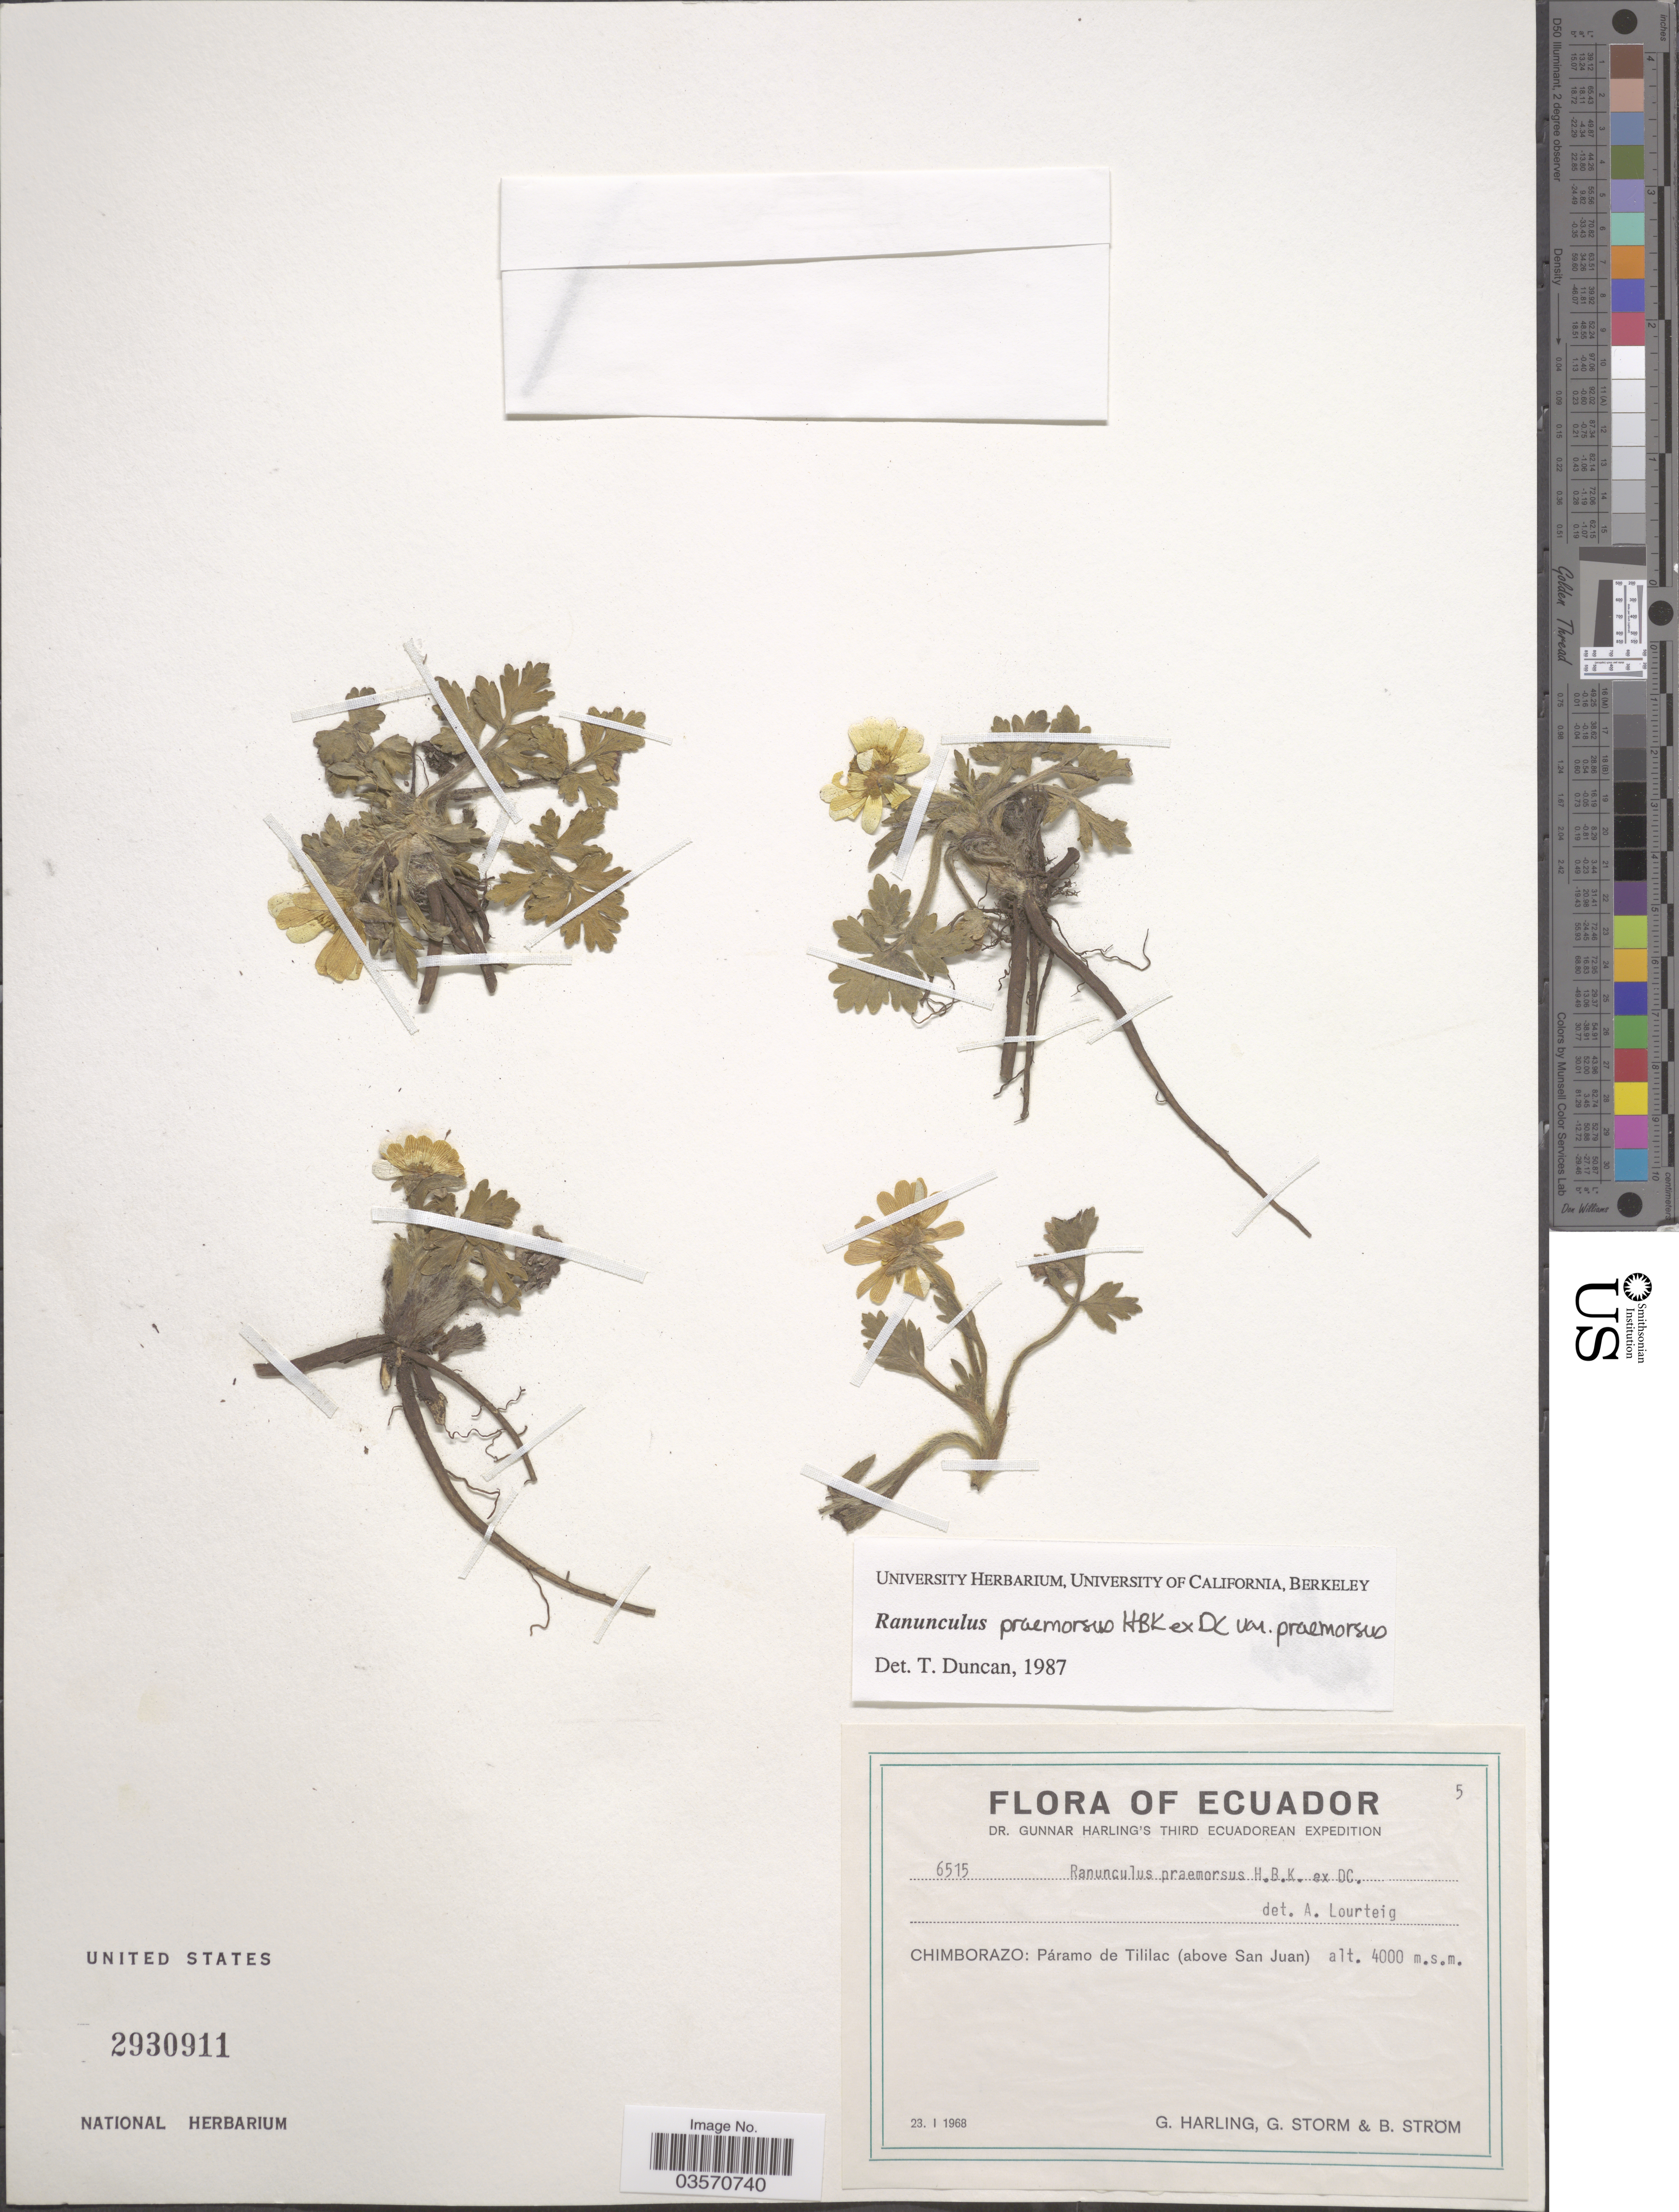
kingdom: Plantae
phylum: Tracheophyta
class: Magnoliopsida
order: Ranunculales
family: Ranunculaceae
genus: Ranunculus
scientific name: Ranunculus praemorsus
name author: Kunth ex DC.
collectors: G. Harling, G. Storm & B. Strom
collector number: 6515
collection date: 1968-01-23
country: Ecuador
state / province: Chimborazo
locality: Páramo de Tililac (above San Juan).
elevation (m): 4000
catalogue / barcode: US 2930911